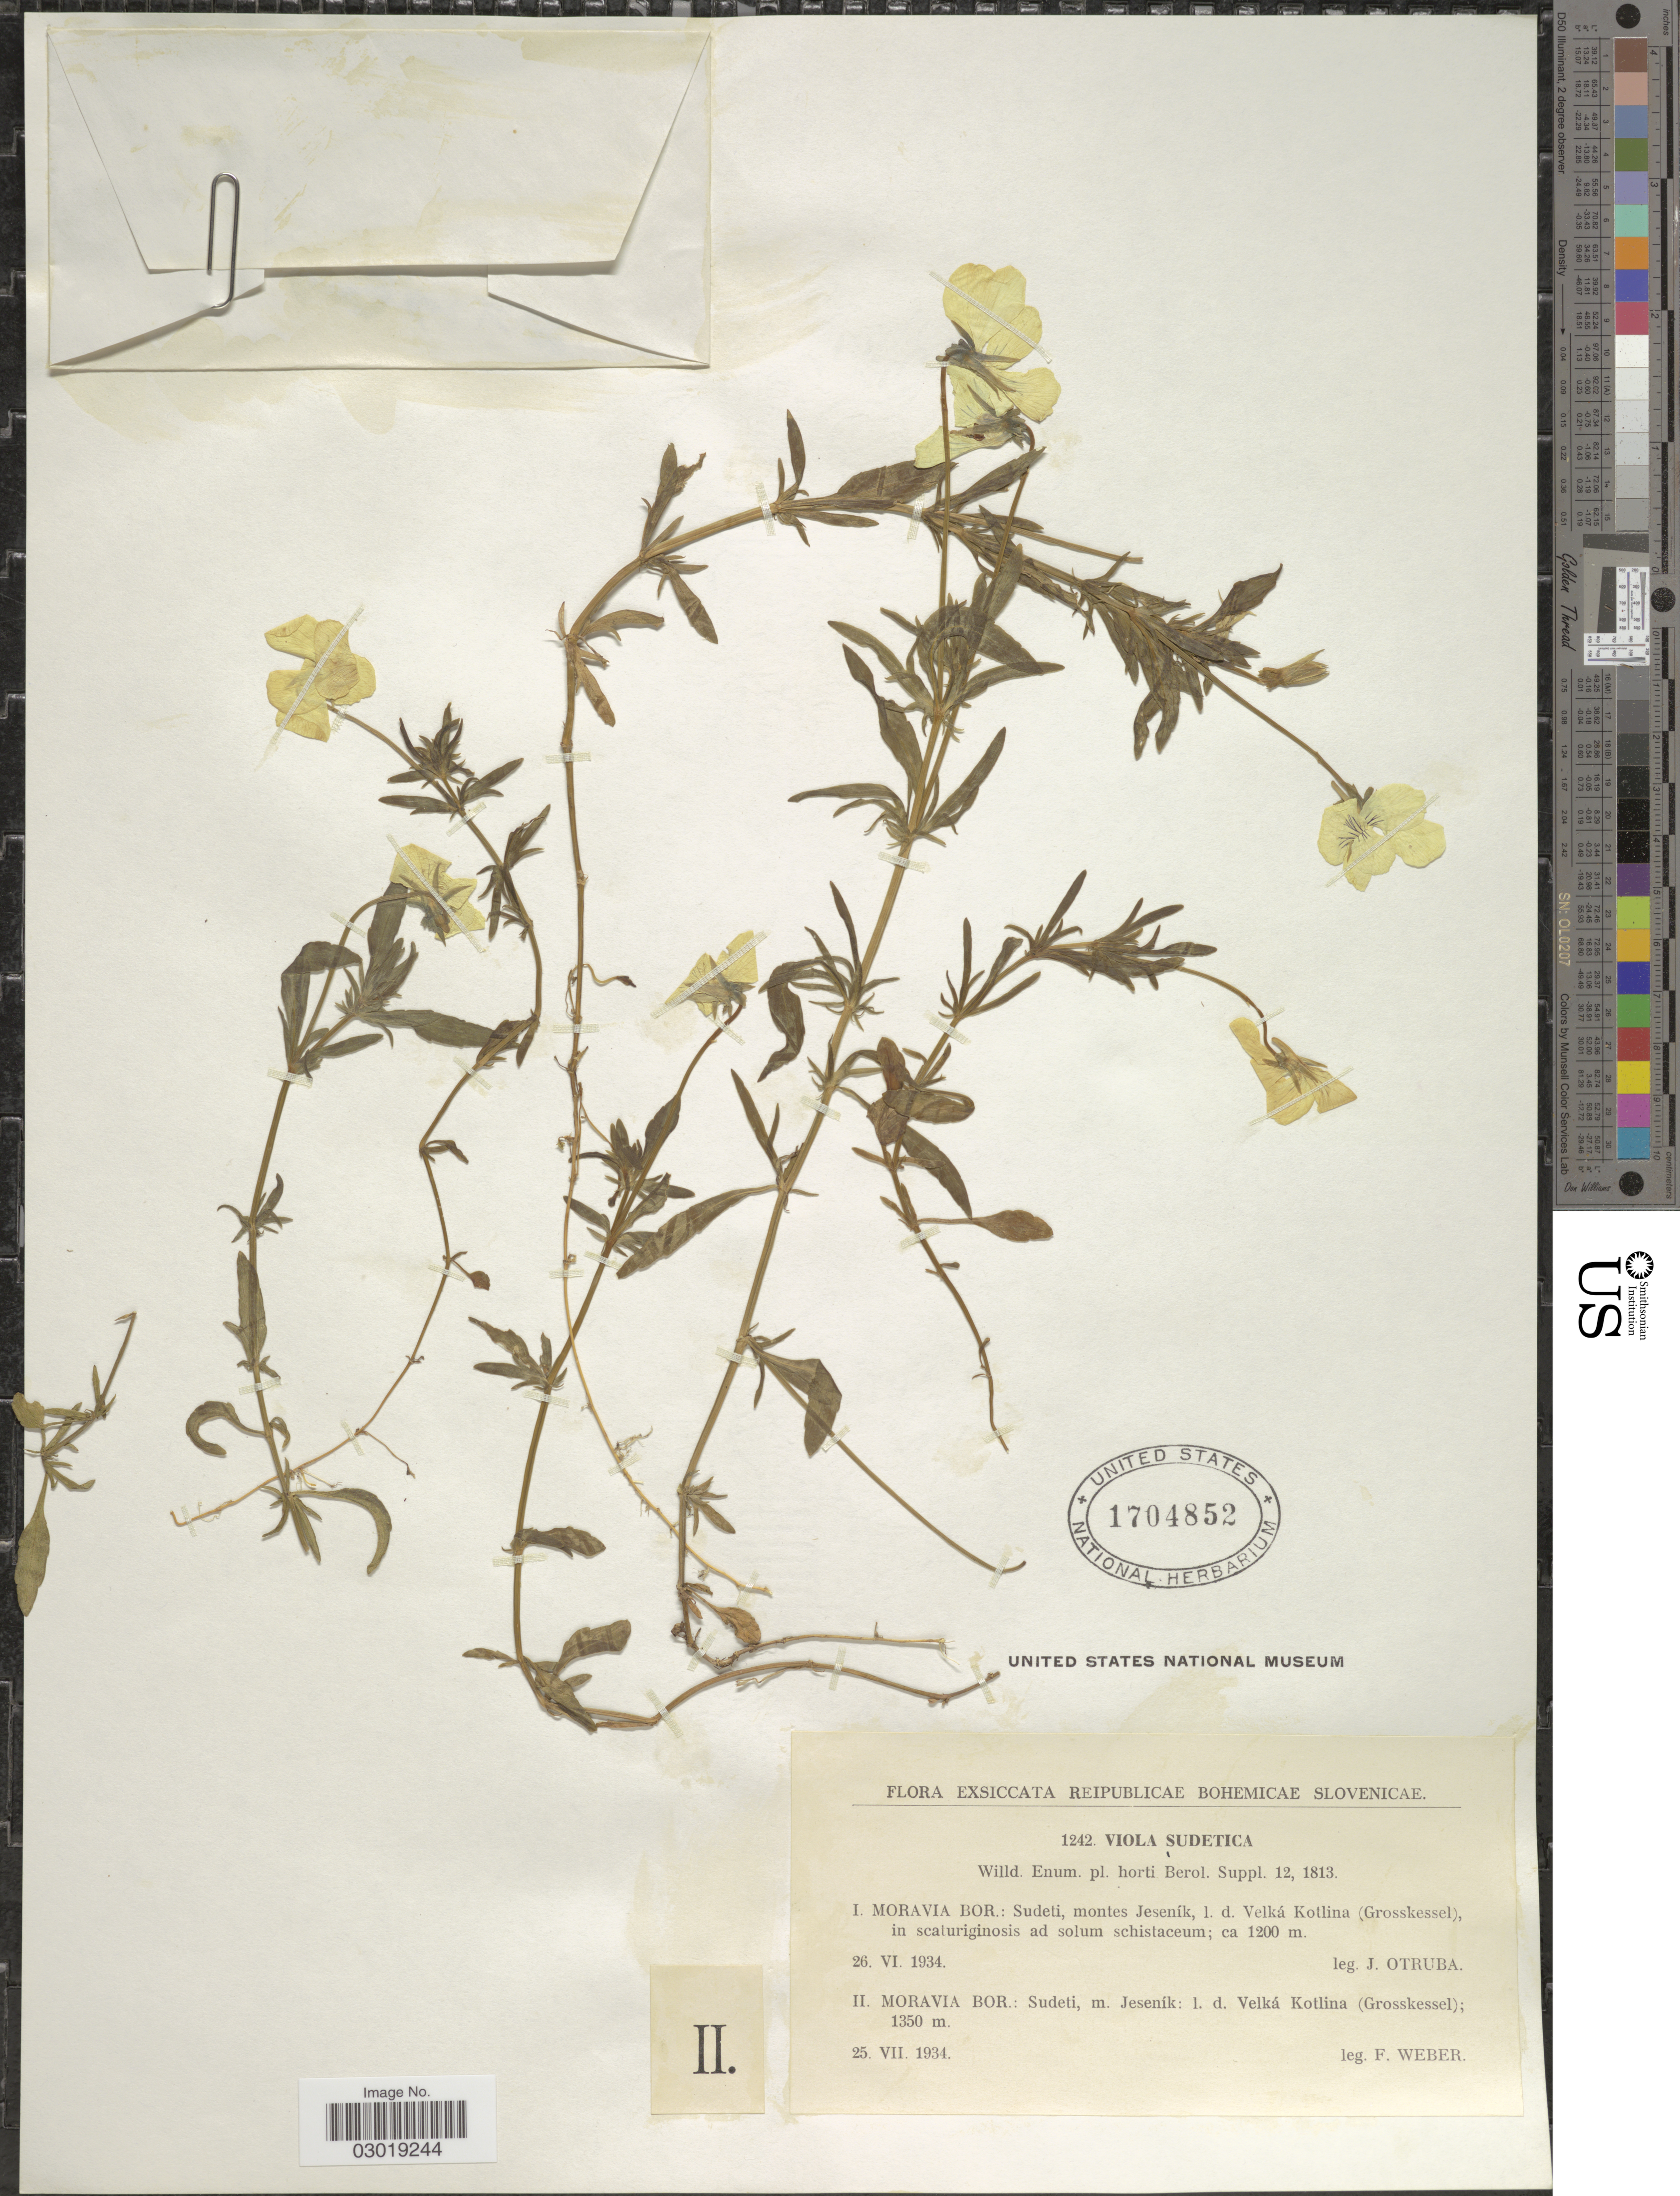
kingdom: Plantae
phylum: Tracheophyta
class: Magnoliopsida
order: Malpighiales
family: Violaceae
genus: Viola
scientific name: Viola sudetica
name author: Willd.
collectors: J. Otruba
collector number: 1242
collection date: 1934-06-26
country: Poland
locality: Sudetica, Moravia Bor.: Sudeti, montes Jeseník, 1. d. Velká Kotlina (Grosskessel).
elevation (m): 1200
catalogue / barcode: US 1704852